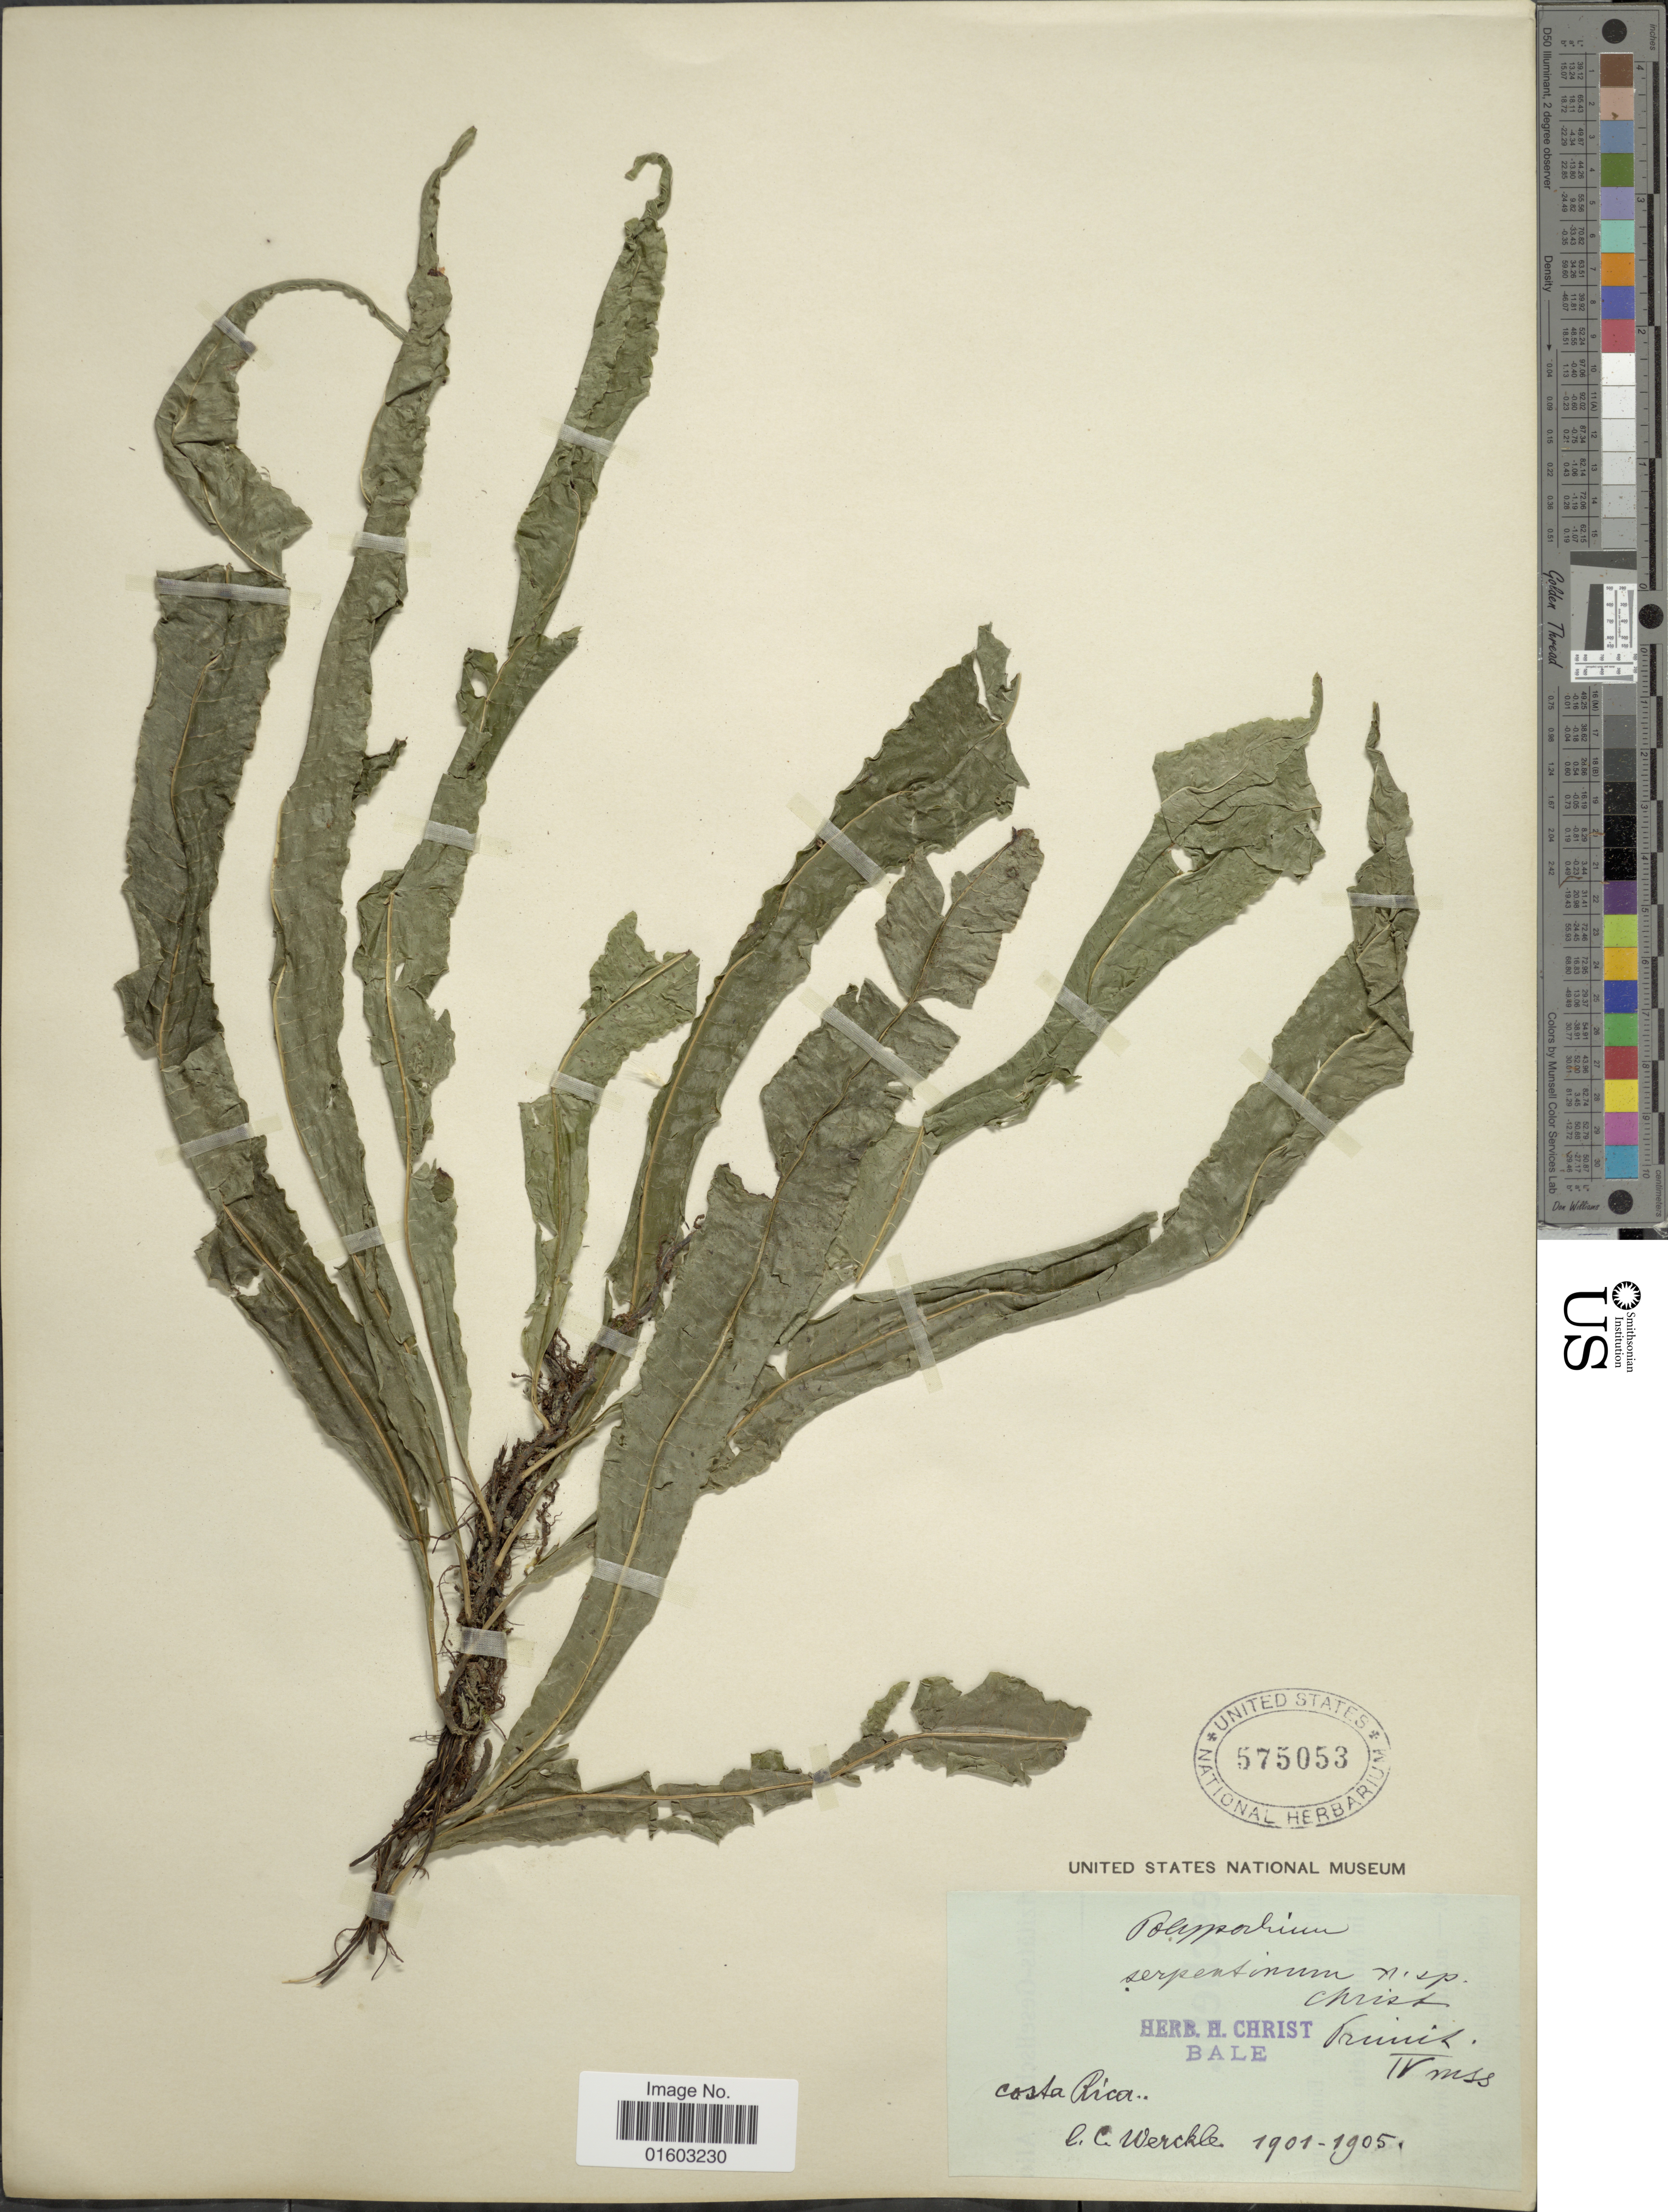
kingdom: Plantae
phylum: Tracheophyta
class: Polypodiopsida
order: Polypodiales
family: Polypodiaceae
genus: Campyloneurum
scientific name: Campyloneurum serpentinum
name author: (Christ) Ching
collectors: C. C Wercklé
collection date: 1901/1905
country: Costa Rica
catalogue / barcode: US 575053